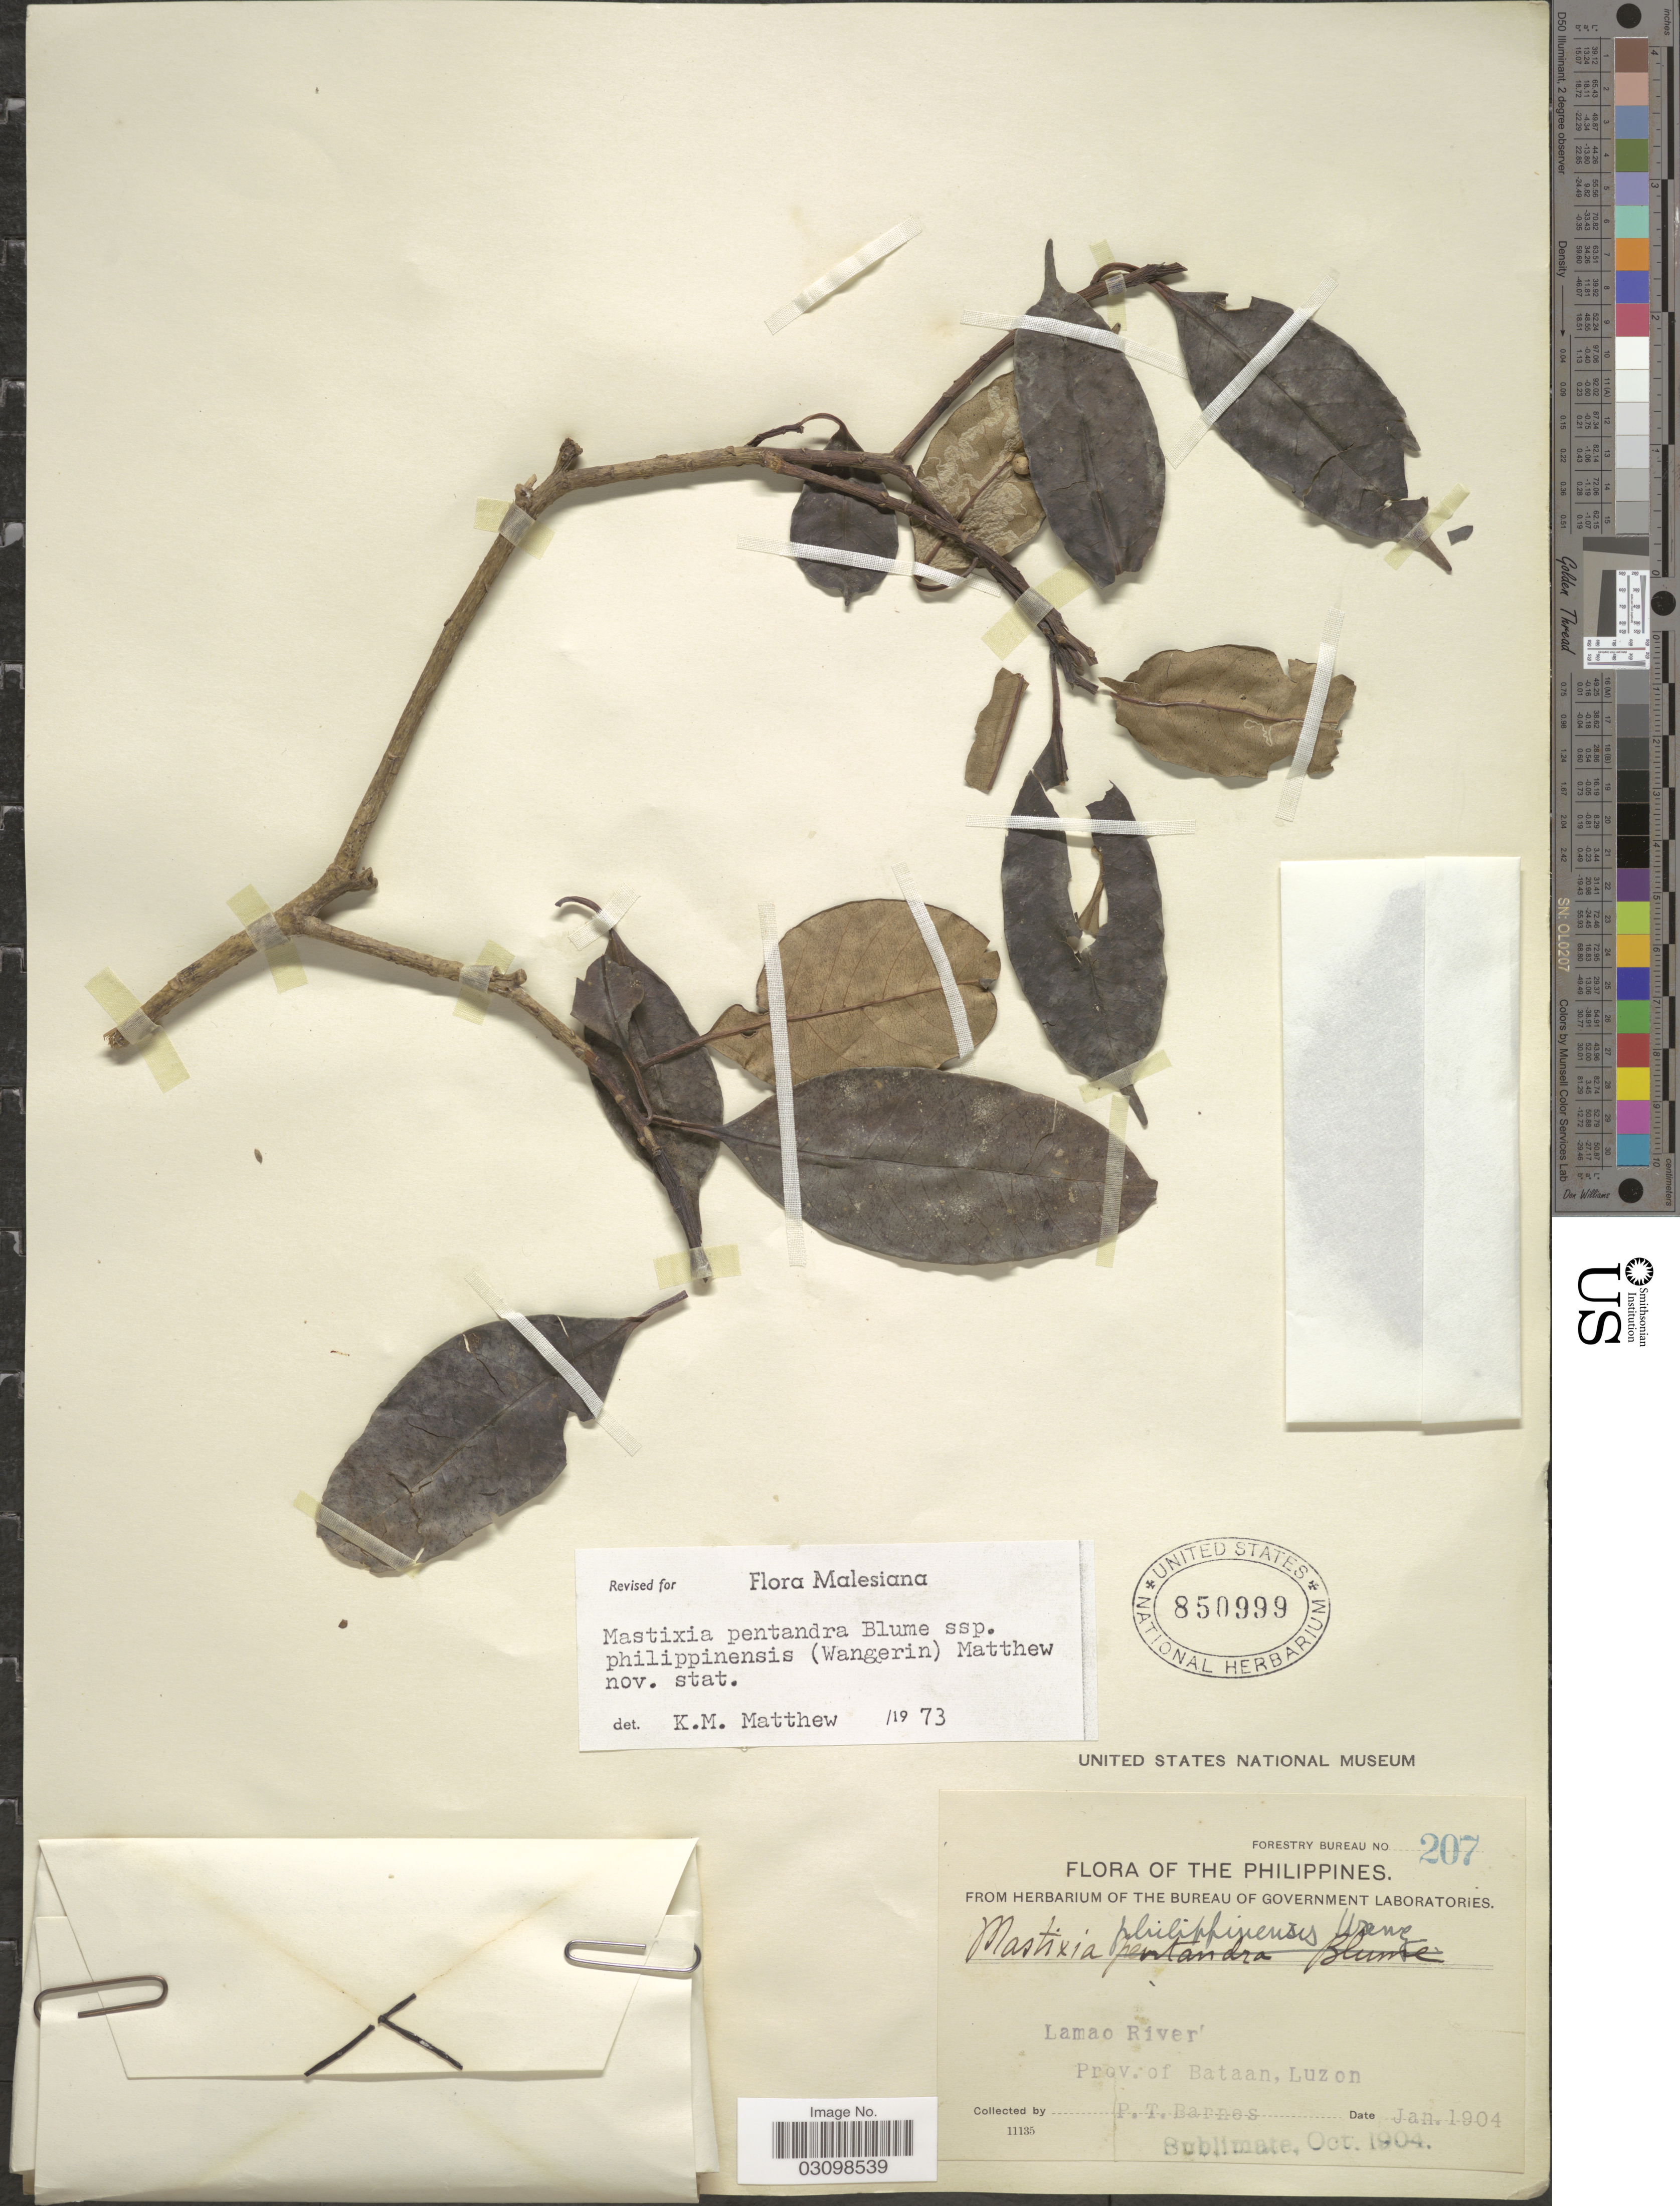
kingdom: Plantae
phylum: Tracheophyta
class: Magnoliopsida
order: Cornales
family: Nyssaceae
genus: Mastixia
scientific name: Mastixia pentandra subsp. philippinensis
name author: Wangerin & K.M. Matthew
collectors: P. Barnes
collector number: Forestry Bureau 207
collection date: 1904-01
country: Philippines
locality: Lamao River, Prov. of Bataan, Luzon.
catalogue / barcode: US 850999